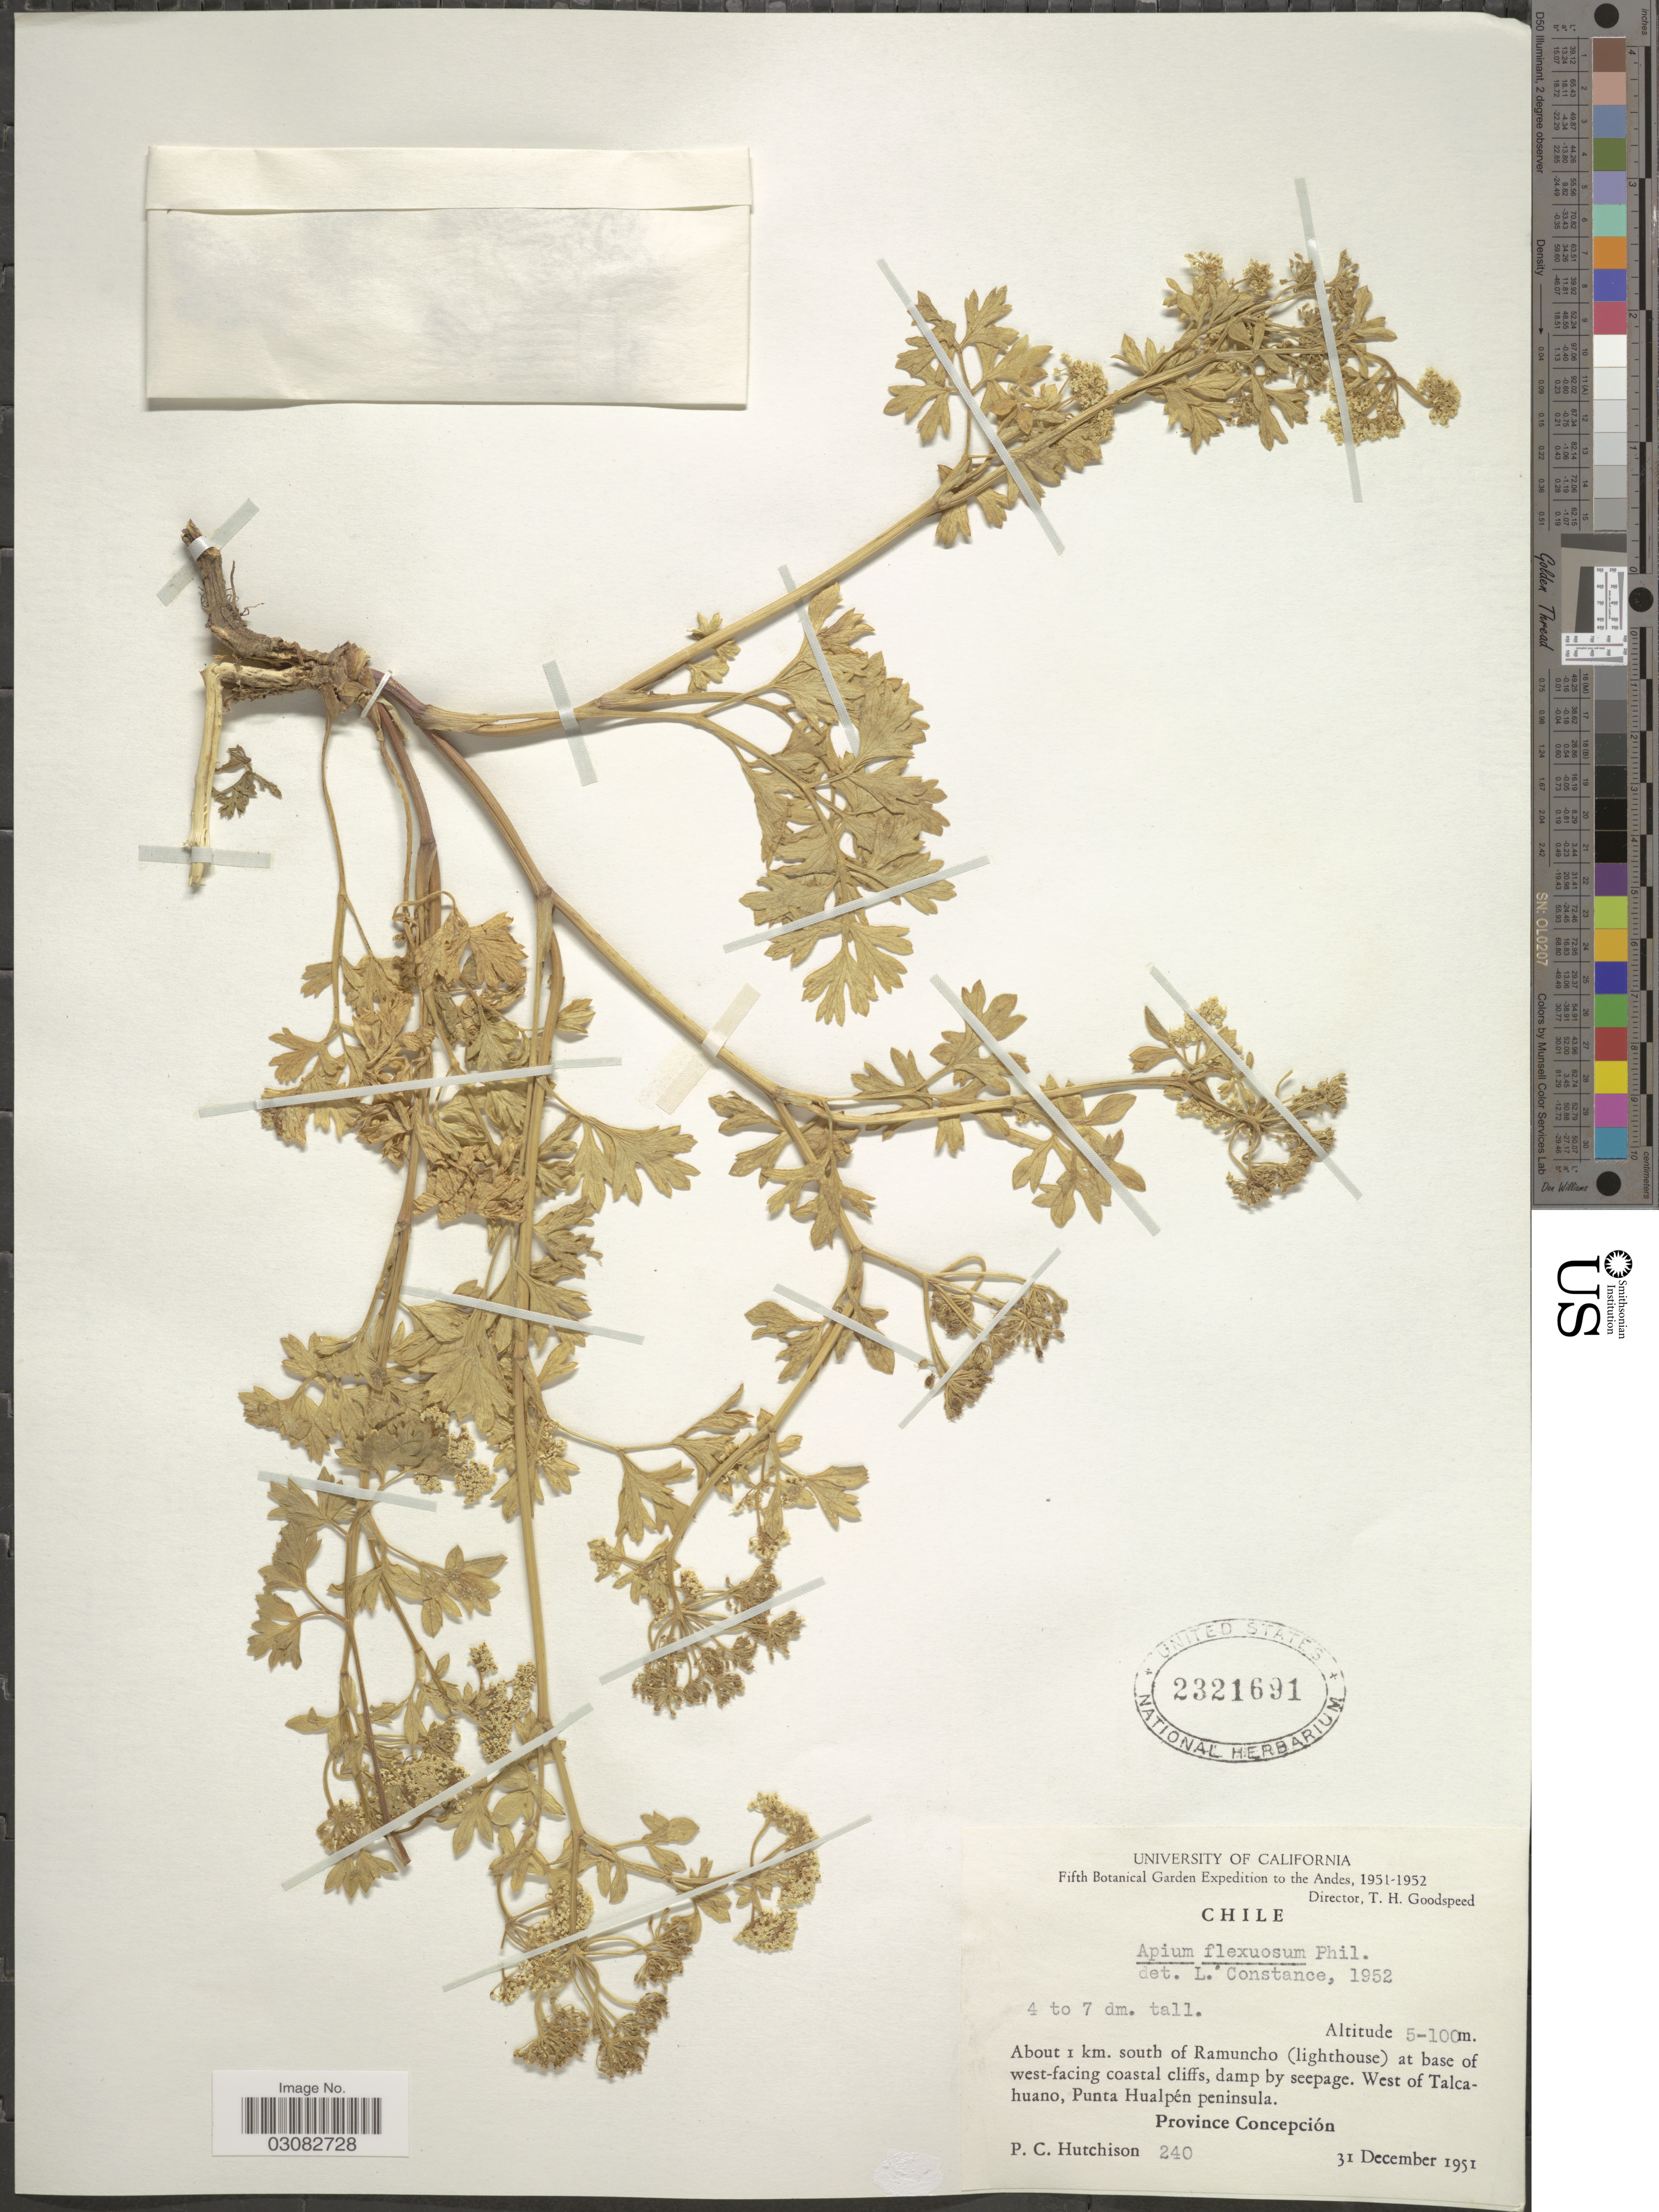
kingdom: Plantae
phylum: Tracheophyta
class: Magnoliopsida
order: Apiales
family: Apiaceae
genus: Apium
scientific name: Apium australe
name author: Thouars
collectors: P. C. Hutchison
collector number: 240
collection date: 1951-12-31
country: Paraguay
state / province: Concepcion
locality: Andes. About 1 km. south of Ramuncho (lighthouse) at base of west-facing coastal cliffs, damp by seapage. West of Talcahuano, Punta Hualpén peninsula.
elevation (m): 5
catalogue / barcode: US 2321691